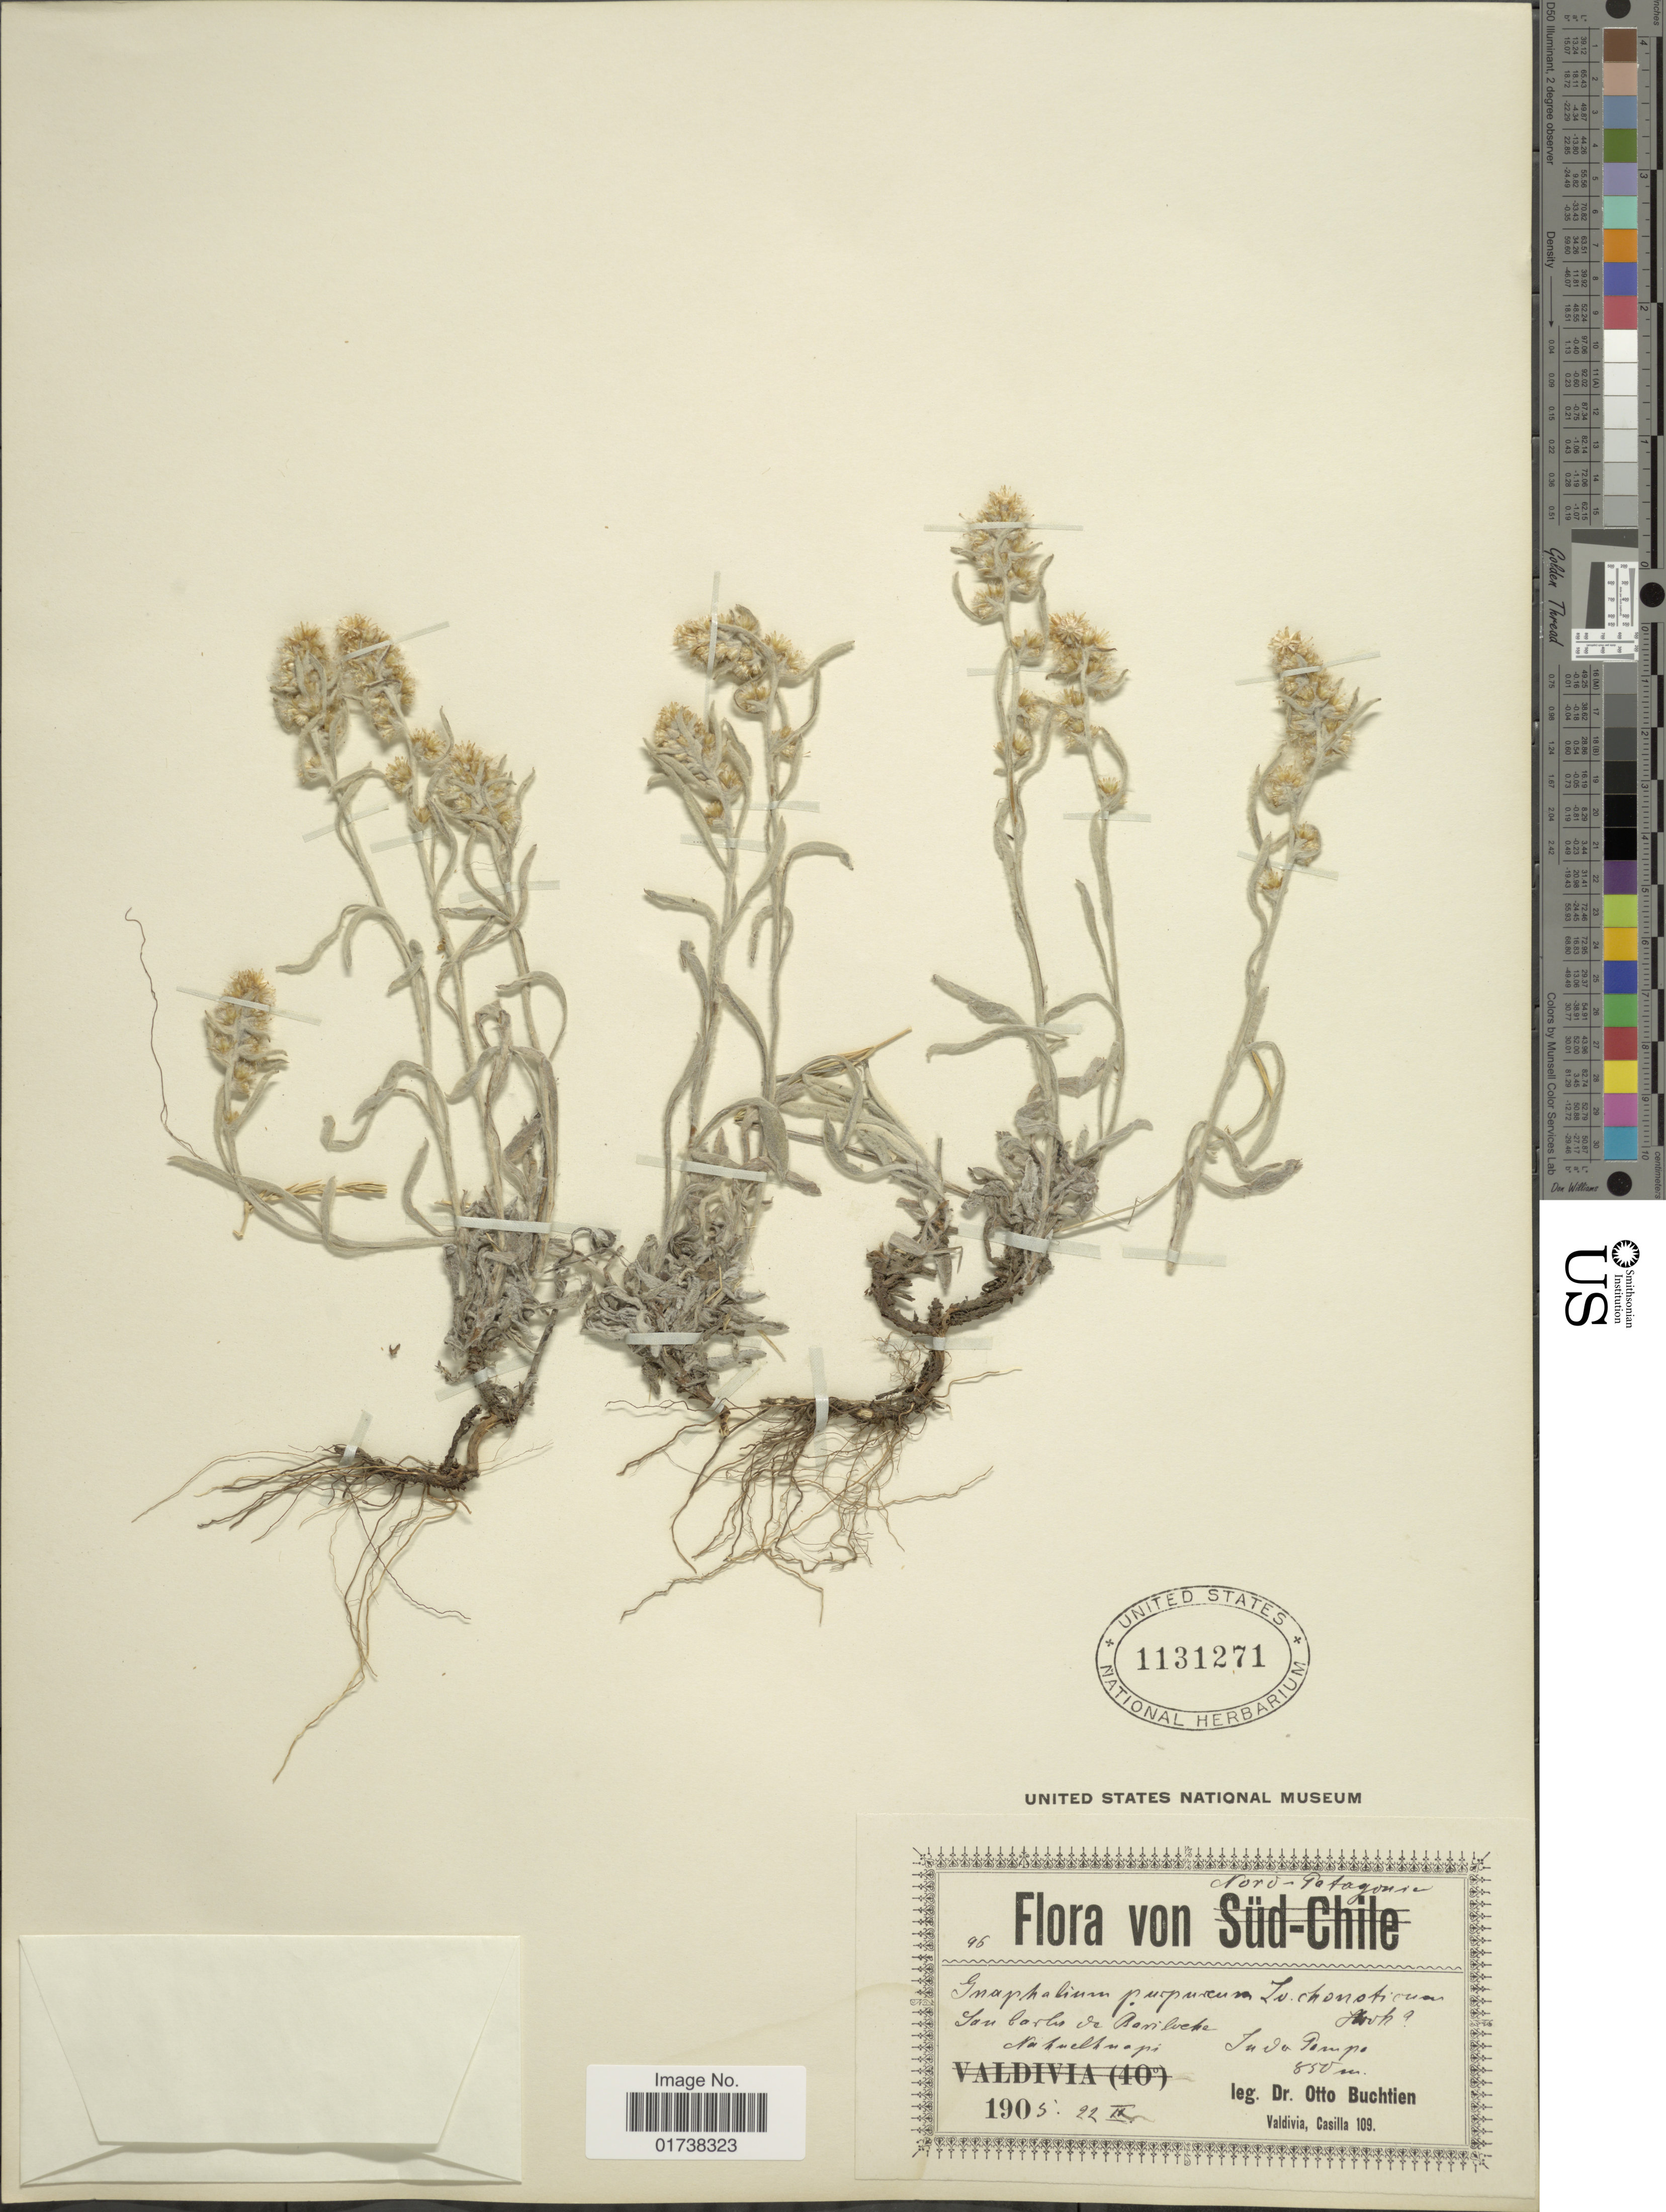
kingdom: Plantae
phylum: Tracheophyta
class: Magnoliopsida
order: Asterales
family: Asteraceae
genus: Gamochaeta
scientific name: Gamochaeta chonoticum Hook. sp. nov. ined.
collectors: O. Buchtien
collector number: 96?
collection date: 1905-02-22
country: Argentina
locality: Nord-Potagonia, Fau barba ve Bamilveke, Nakuellnapi, In va Pampa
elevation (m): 850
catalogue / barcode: US 1131271